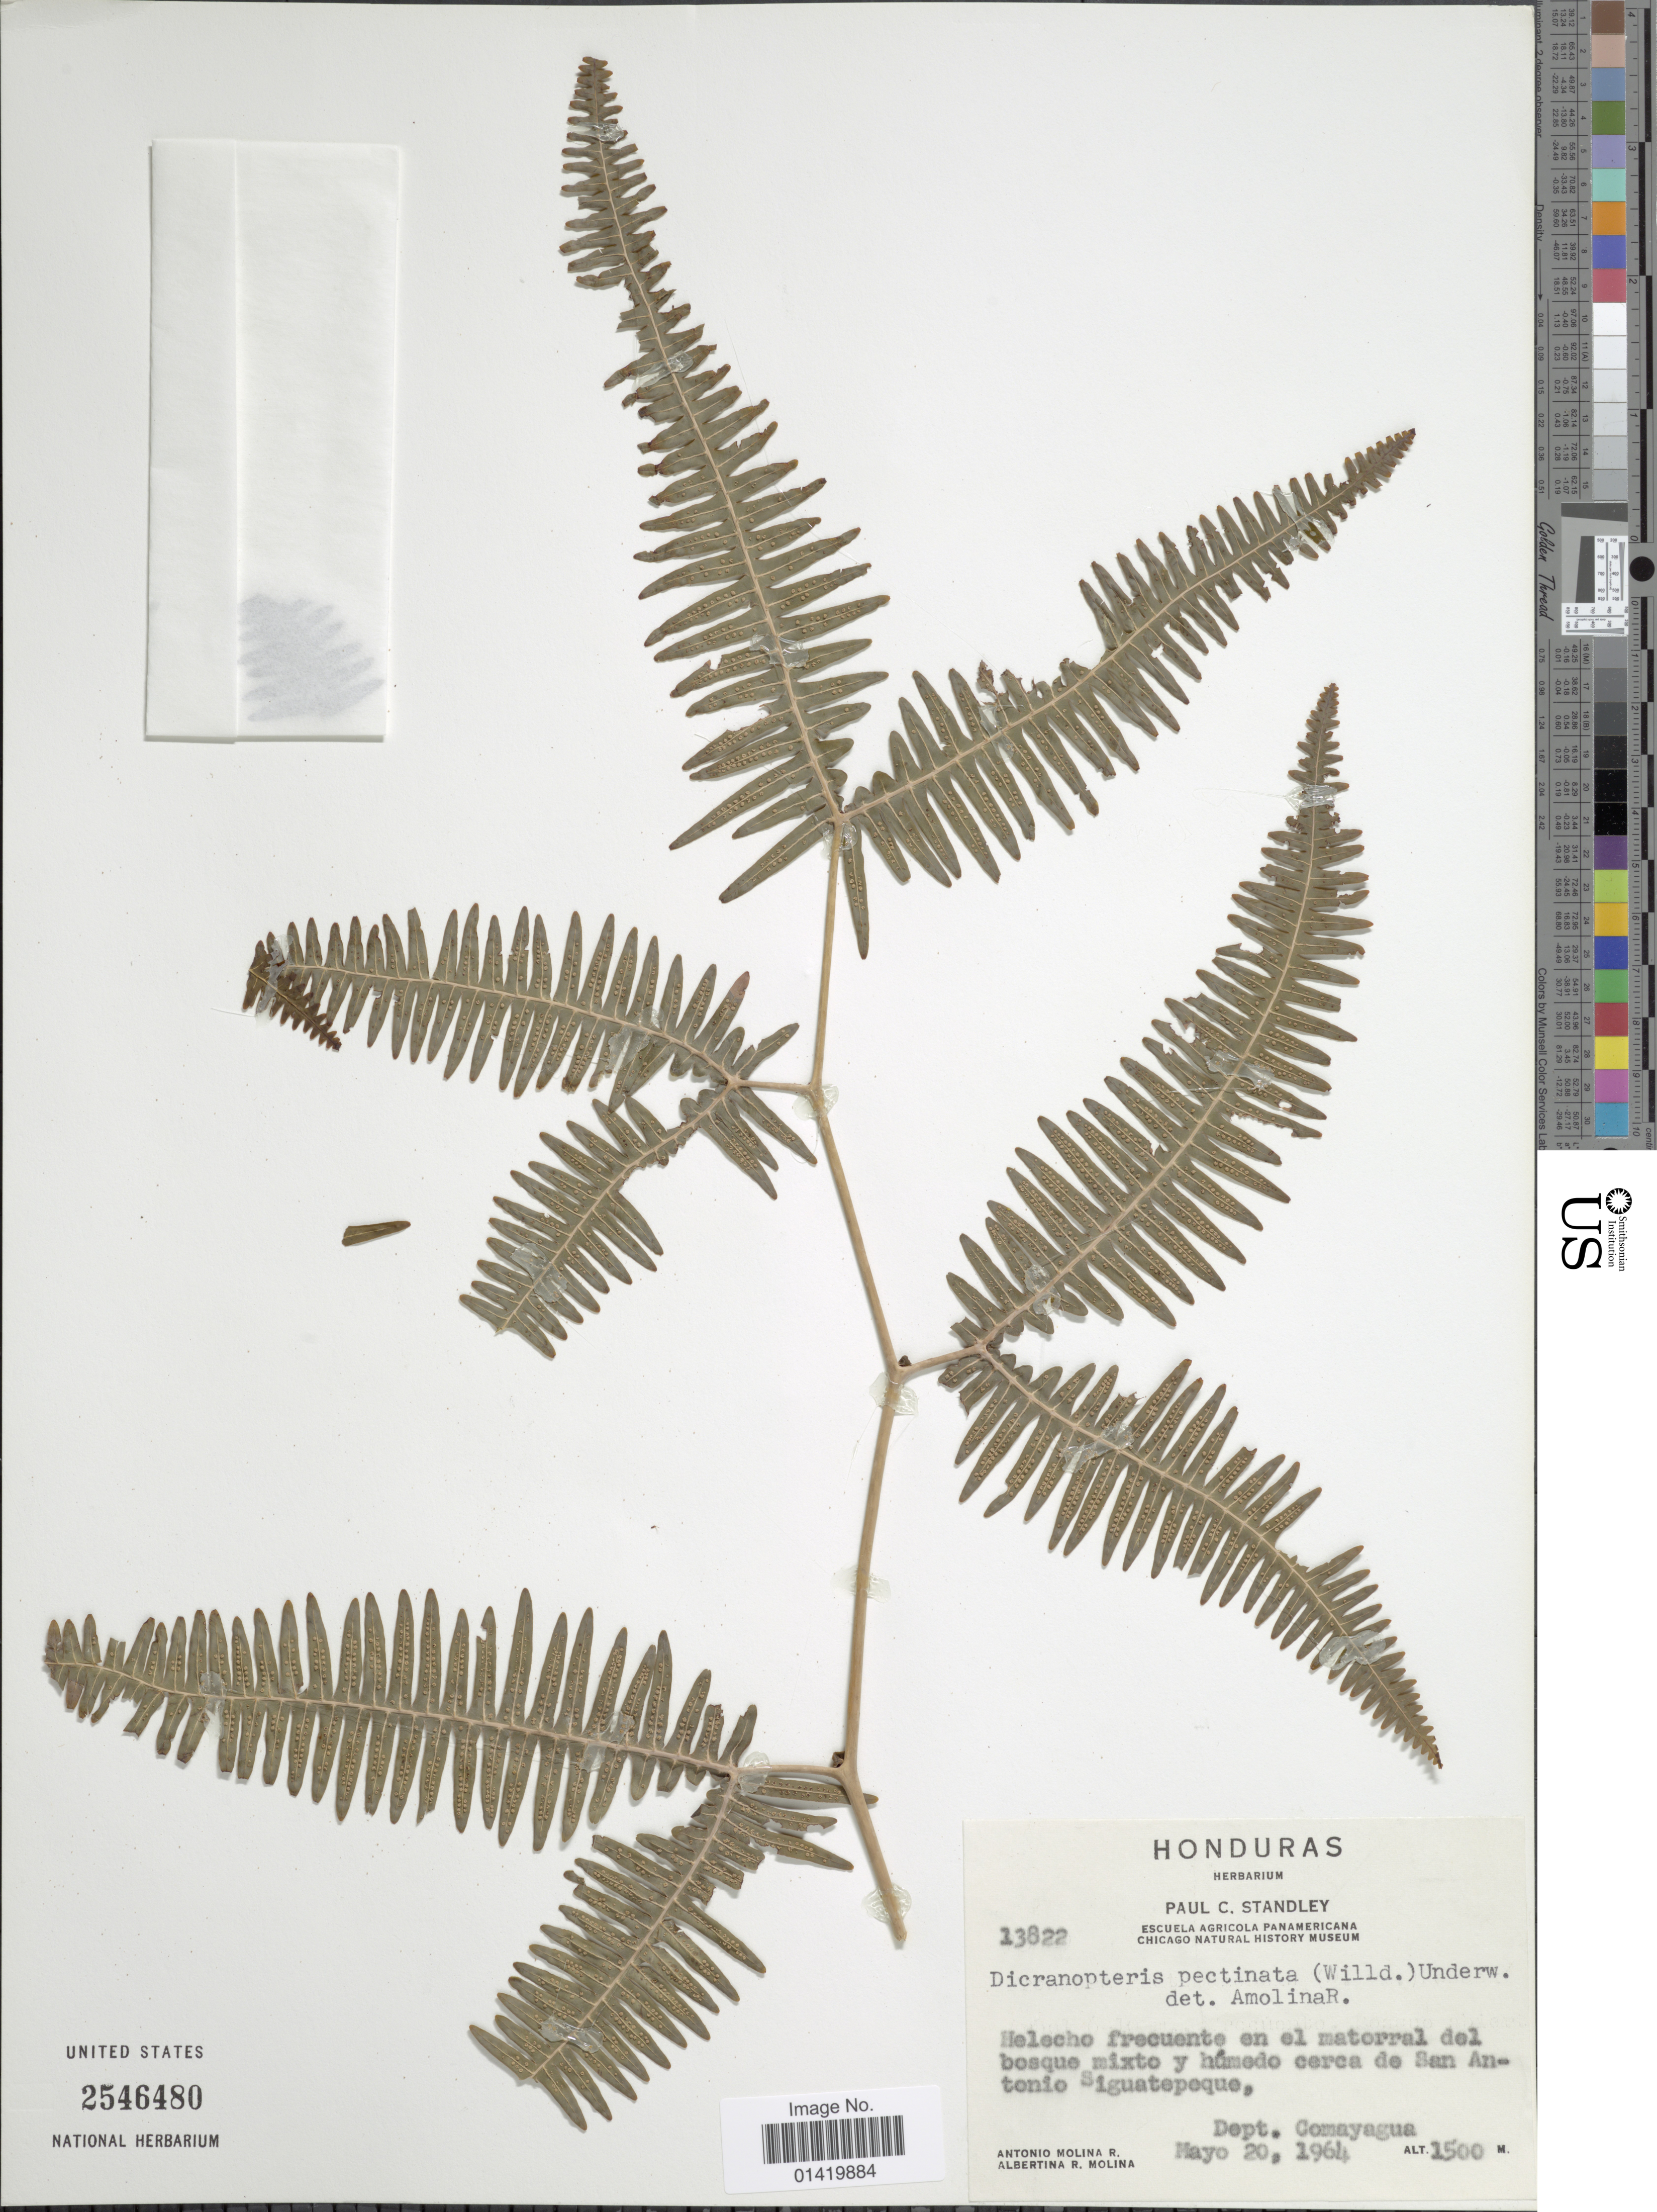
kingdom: Plantae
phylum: Tracheophyta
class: Polypodiopsida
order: Gleicheniales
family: Gleicheniaceae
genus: Gleichenella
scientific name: Gleichenella pectinata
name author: (Willd.) Ching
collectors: A. Molina R. & A. R. Molina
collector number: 13822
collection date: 1964-05-20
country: Honduras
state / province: Comayagua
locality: Helecho frecuente en el matorral del bosque mixto y húmedo cerca de San Antonio Siguatepeque, Dept. Comayagua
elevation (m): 1500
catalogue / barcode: US 2546480